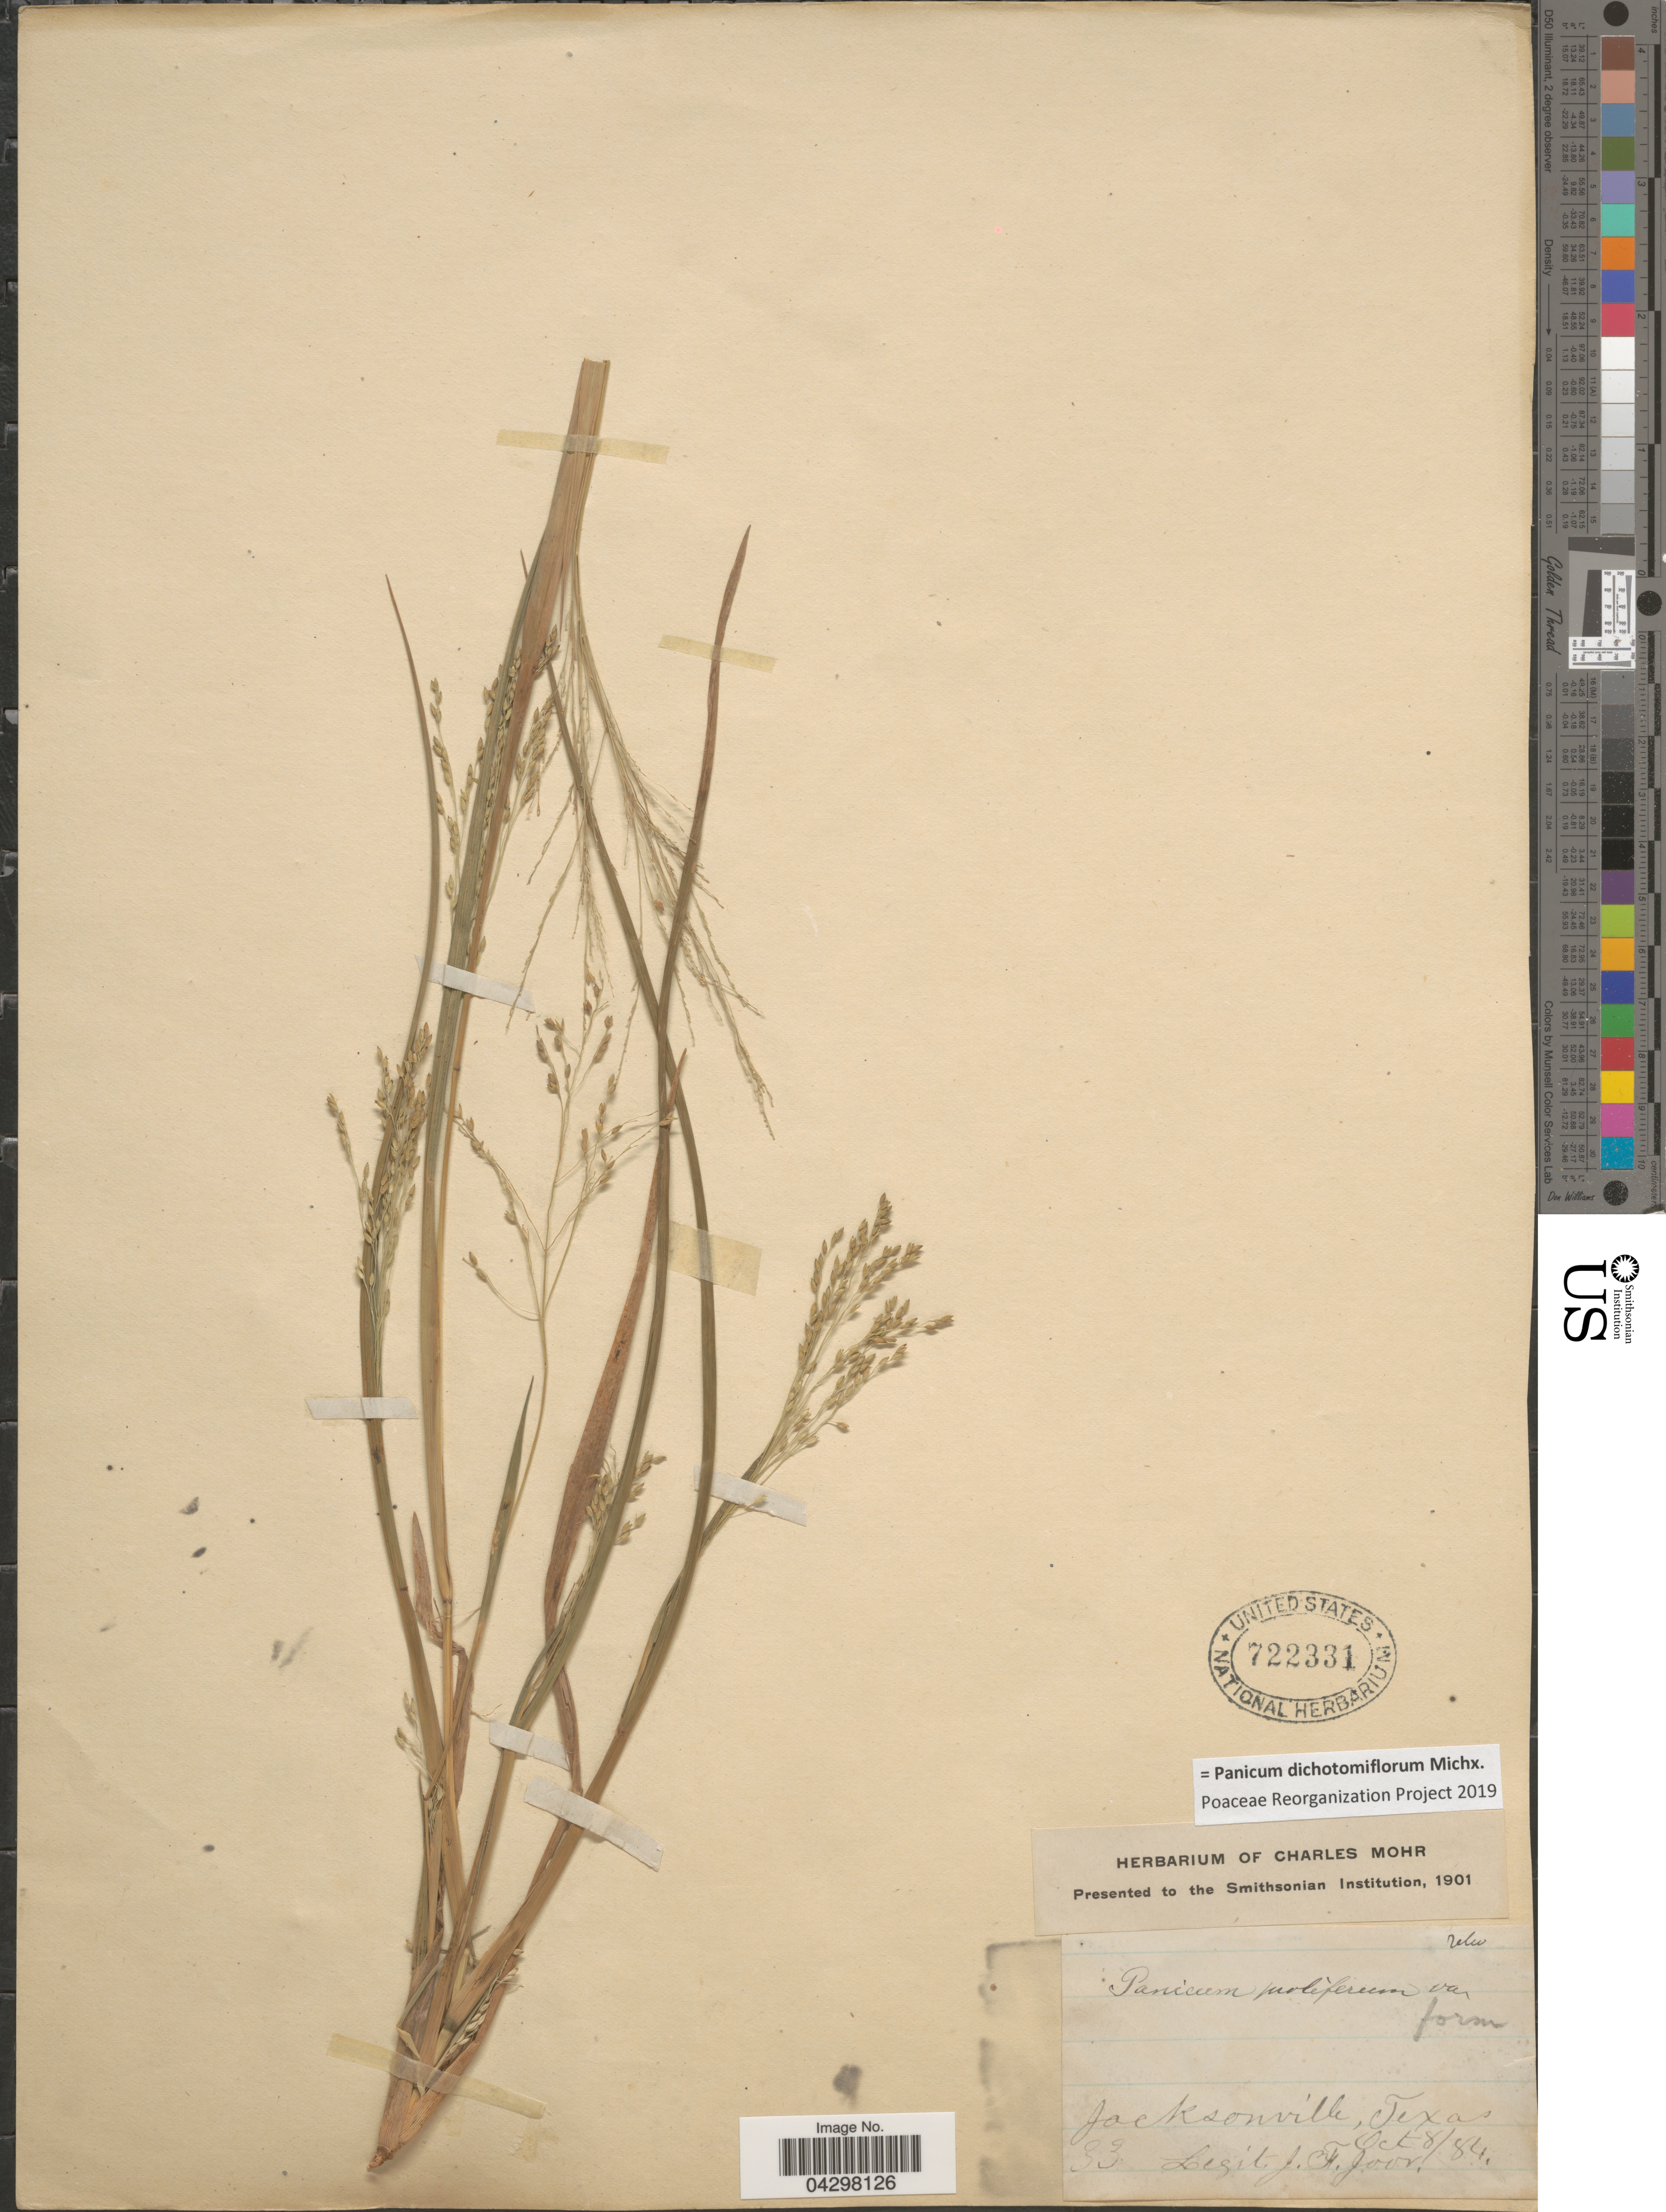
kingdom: Plantae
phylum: Tracheophyta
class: Liliopsida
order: Poales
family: Poaceae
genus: Panicum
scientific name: Panicum dichotomiflorum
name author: Michx.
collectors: J. F. Joor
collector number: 33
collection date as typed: Transcribed d/m/y: 8/10/84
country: United States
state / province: Texas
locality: Jacksonville.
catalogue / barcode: US 722331